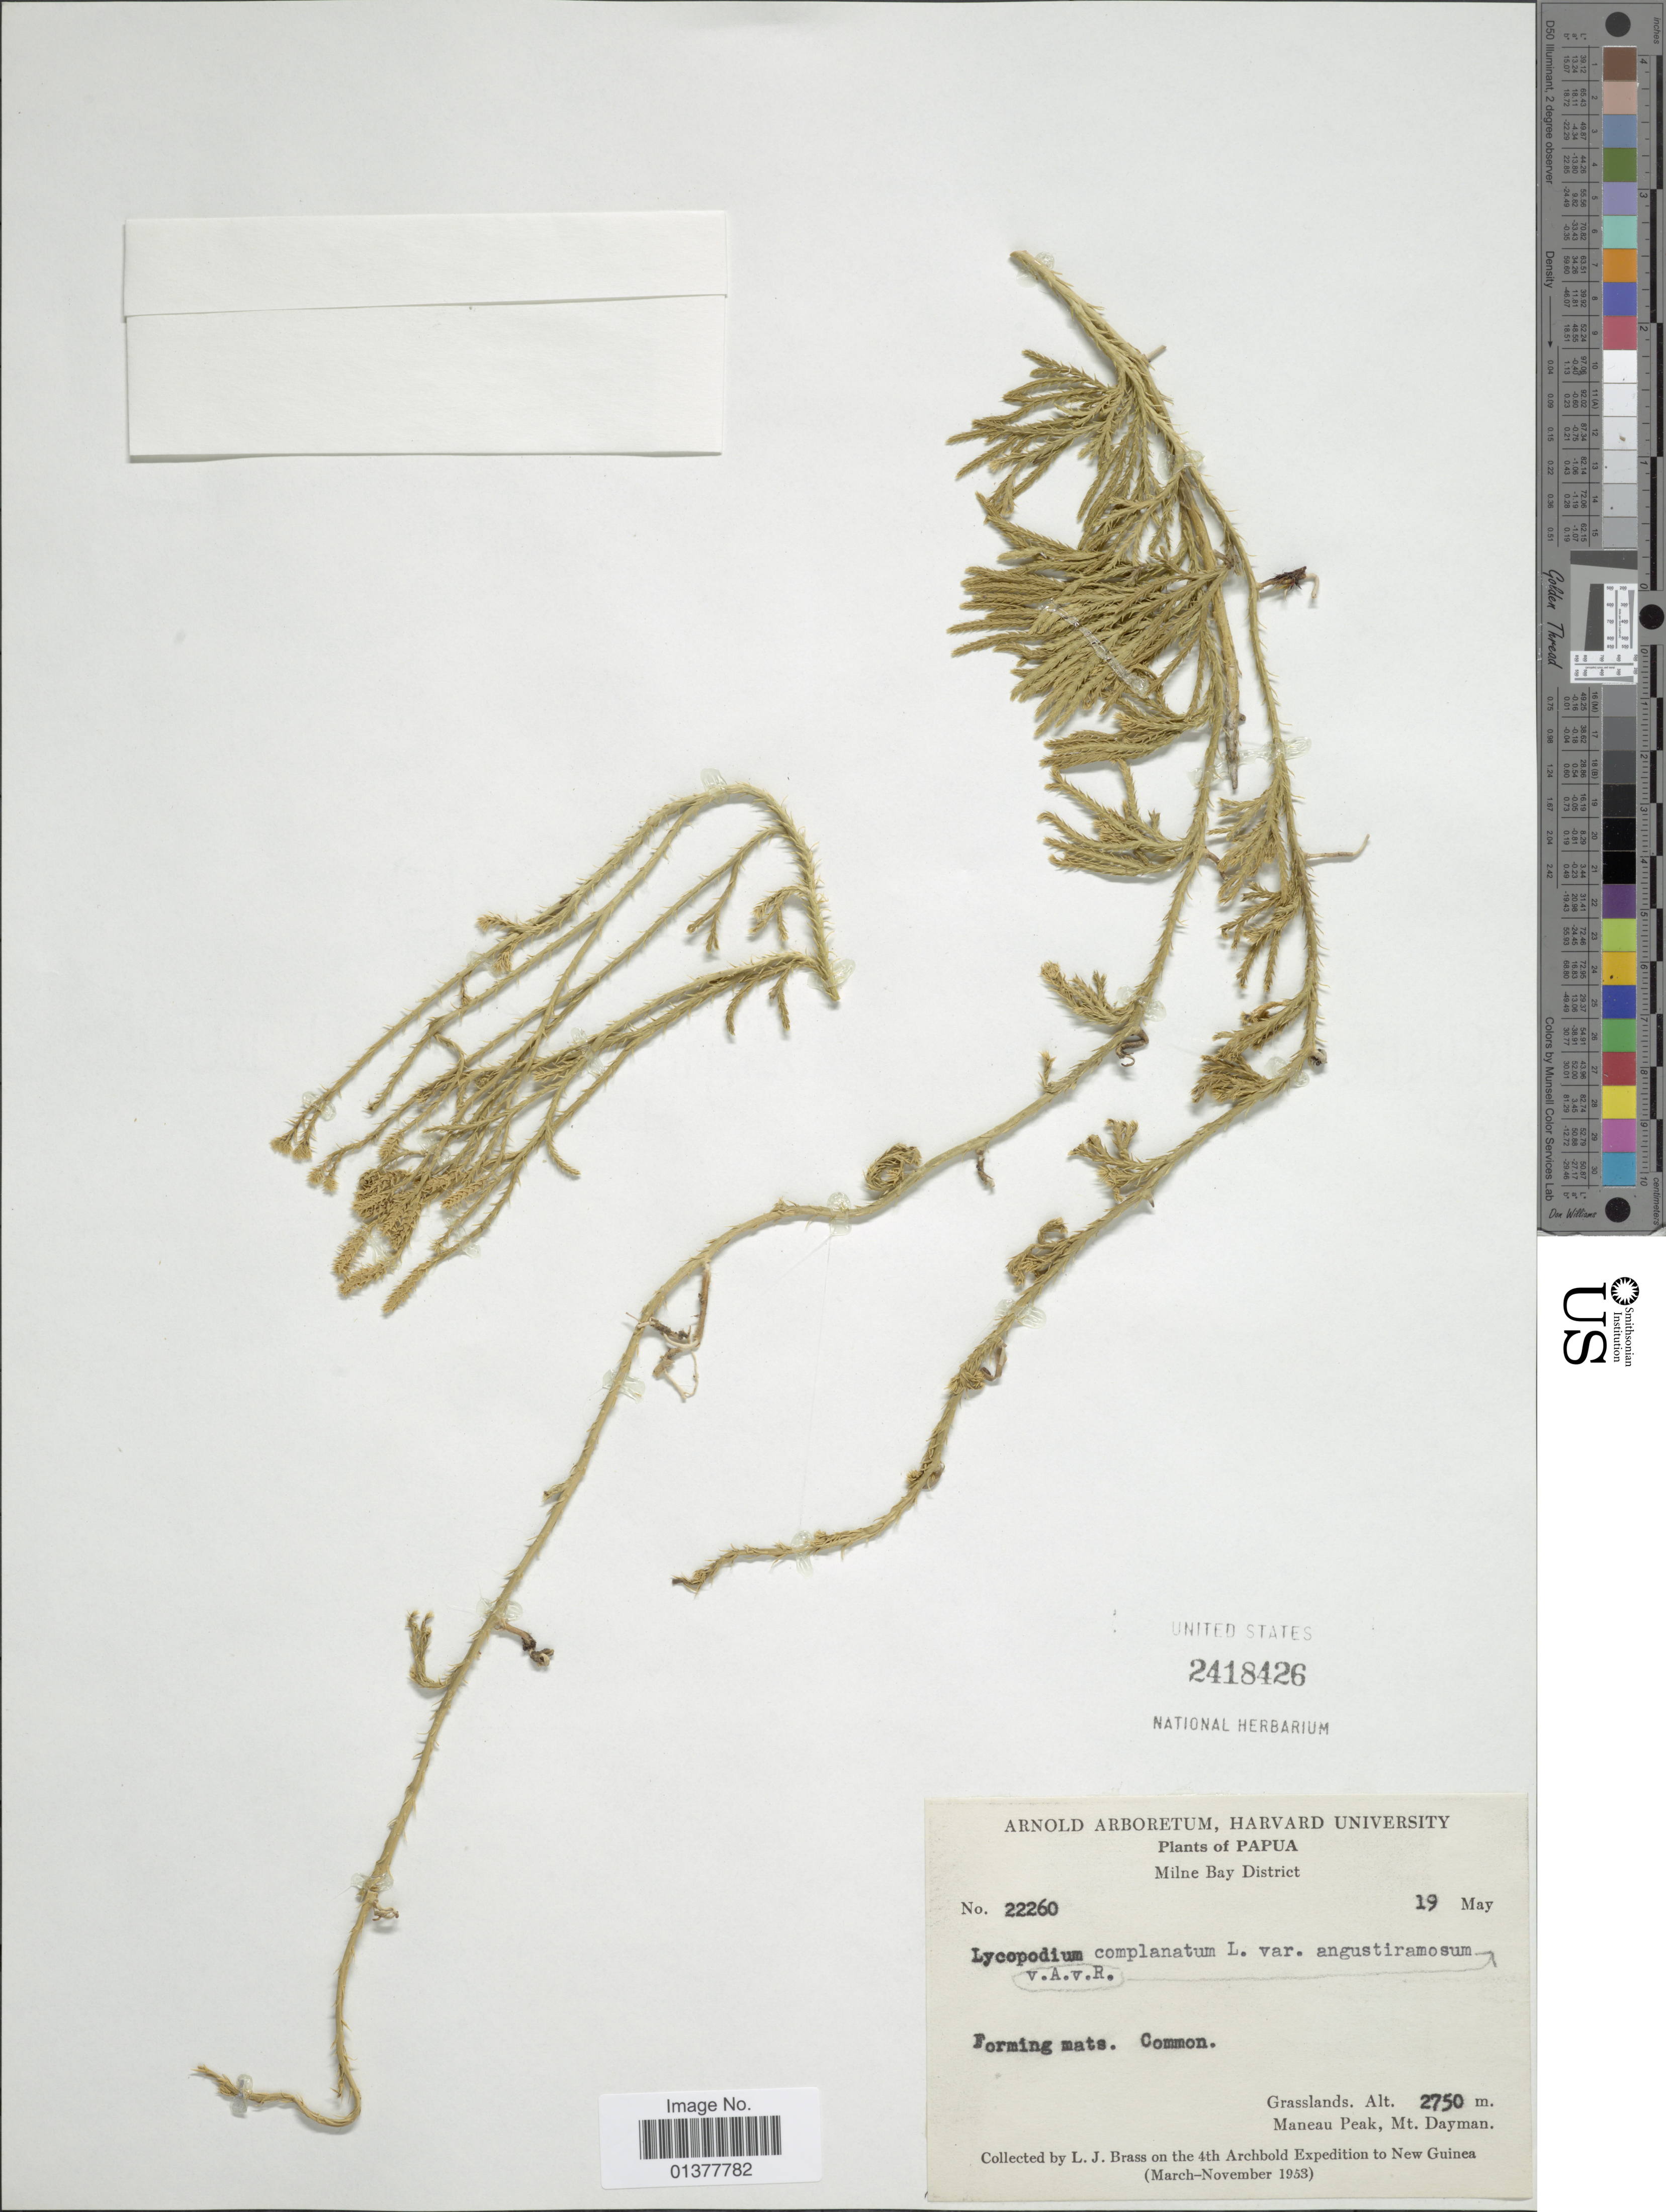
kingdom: Plantae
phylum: Tracheophyta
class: Lycopodiopsida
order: Lycopodiales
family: Lycopodiaceae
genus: Diphasiastrum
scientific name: Diphasiastrum platyrhizomum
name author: (J.H. Wilce) Holub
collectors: L. J. Brass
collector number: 22260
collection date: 1953-05-19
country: Papua New Guinea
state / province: Milne Bay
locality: Grasslands, Maneau Peak, Mt. Dayman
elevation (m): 2750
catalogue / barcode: US 2418426